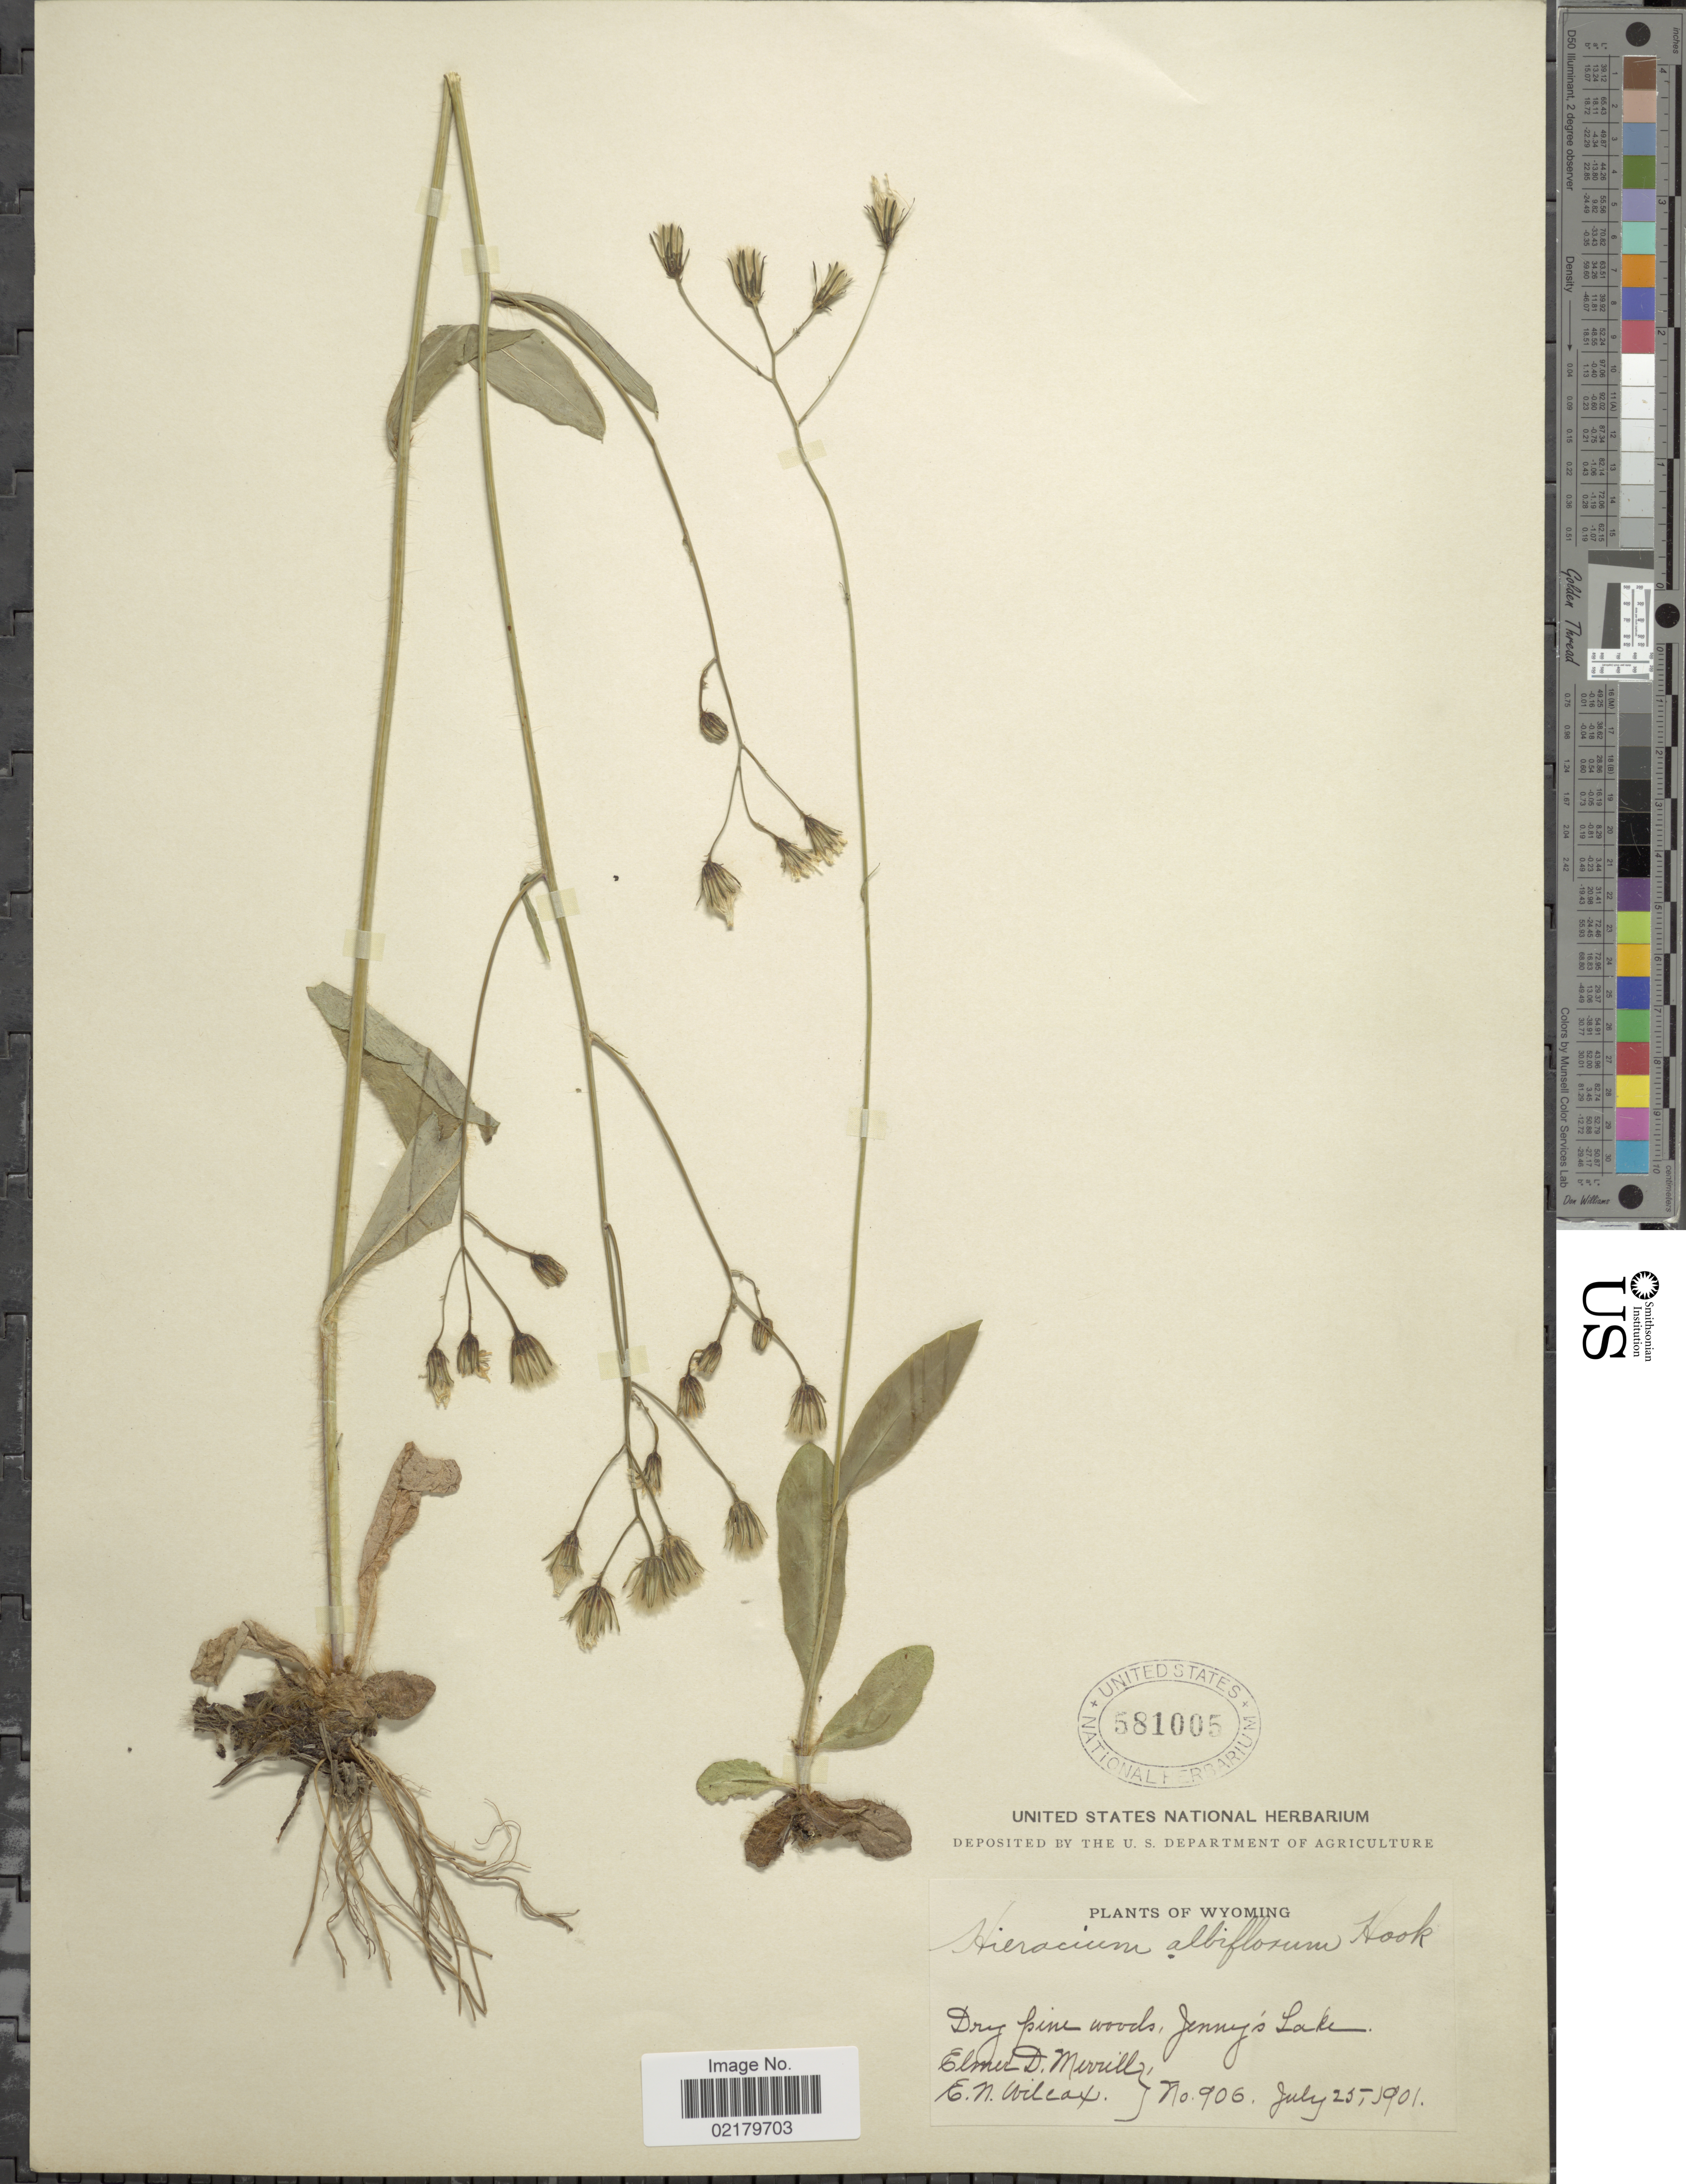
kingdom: Plantae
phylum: Tracheophyta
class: Magnoliopsida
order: Asterales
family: Asteraceae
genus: Hieracium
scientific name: Hieracium albiflorum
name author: Hook.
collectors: E. D. Merrill & E. Wilcox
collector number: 906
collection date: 1901-07-25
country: United States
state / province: Wyoming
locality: Dry pine woods, Jenny's Lake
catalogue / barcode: US 581005